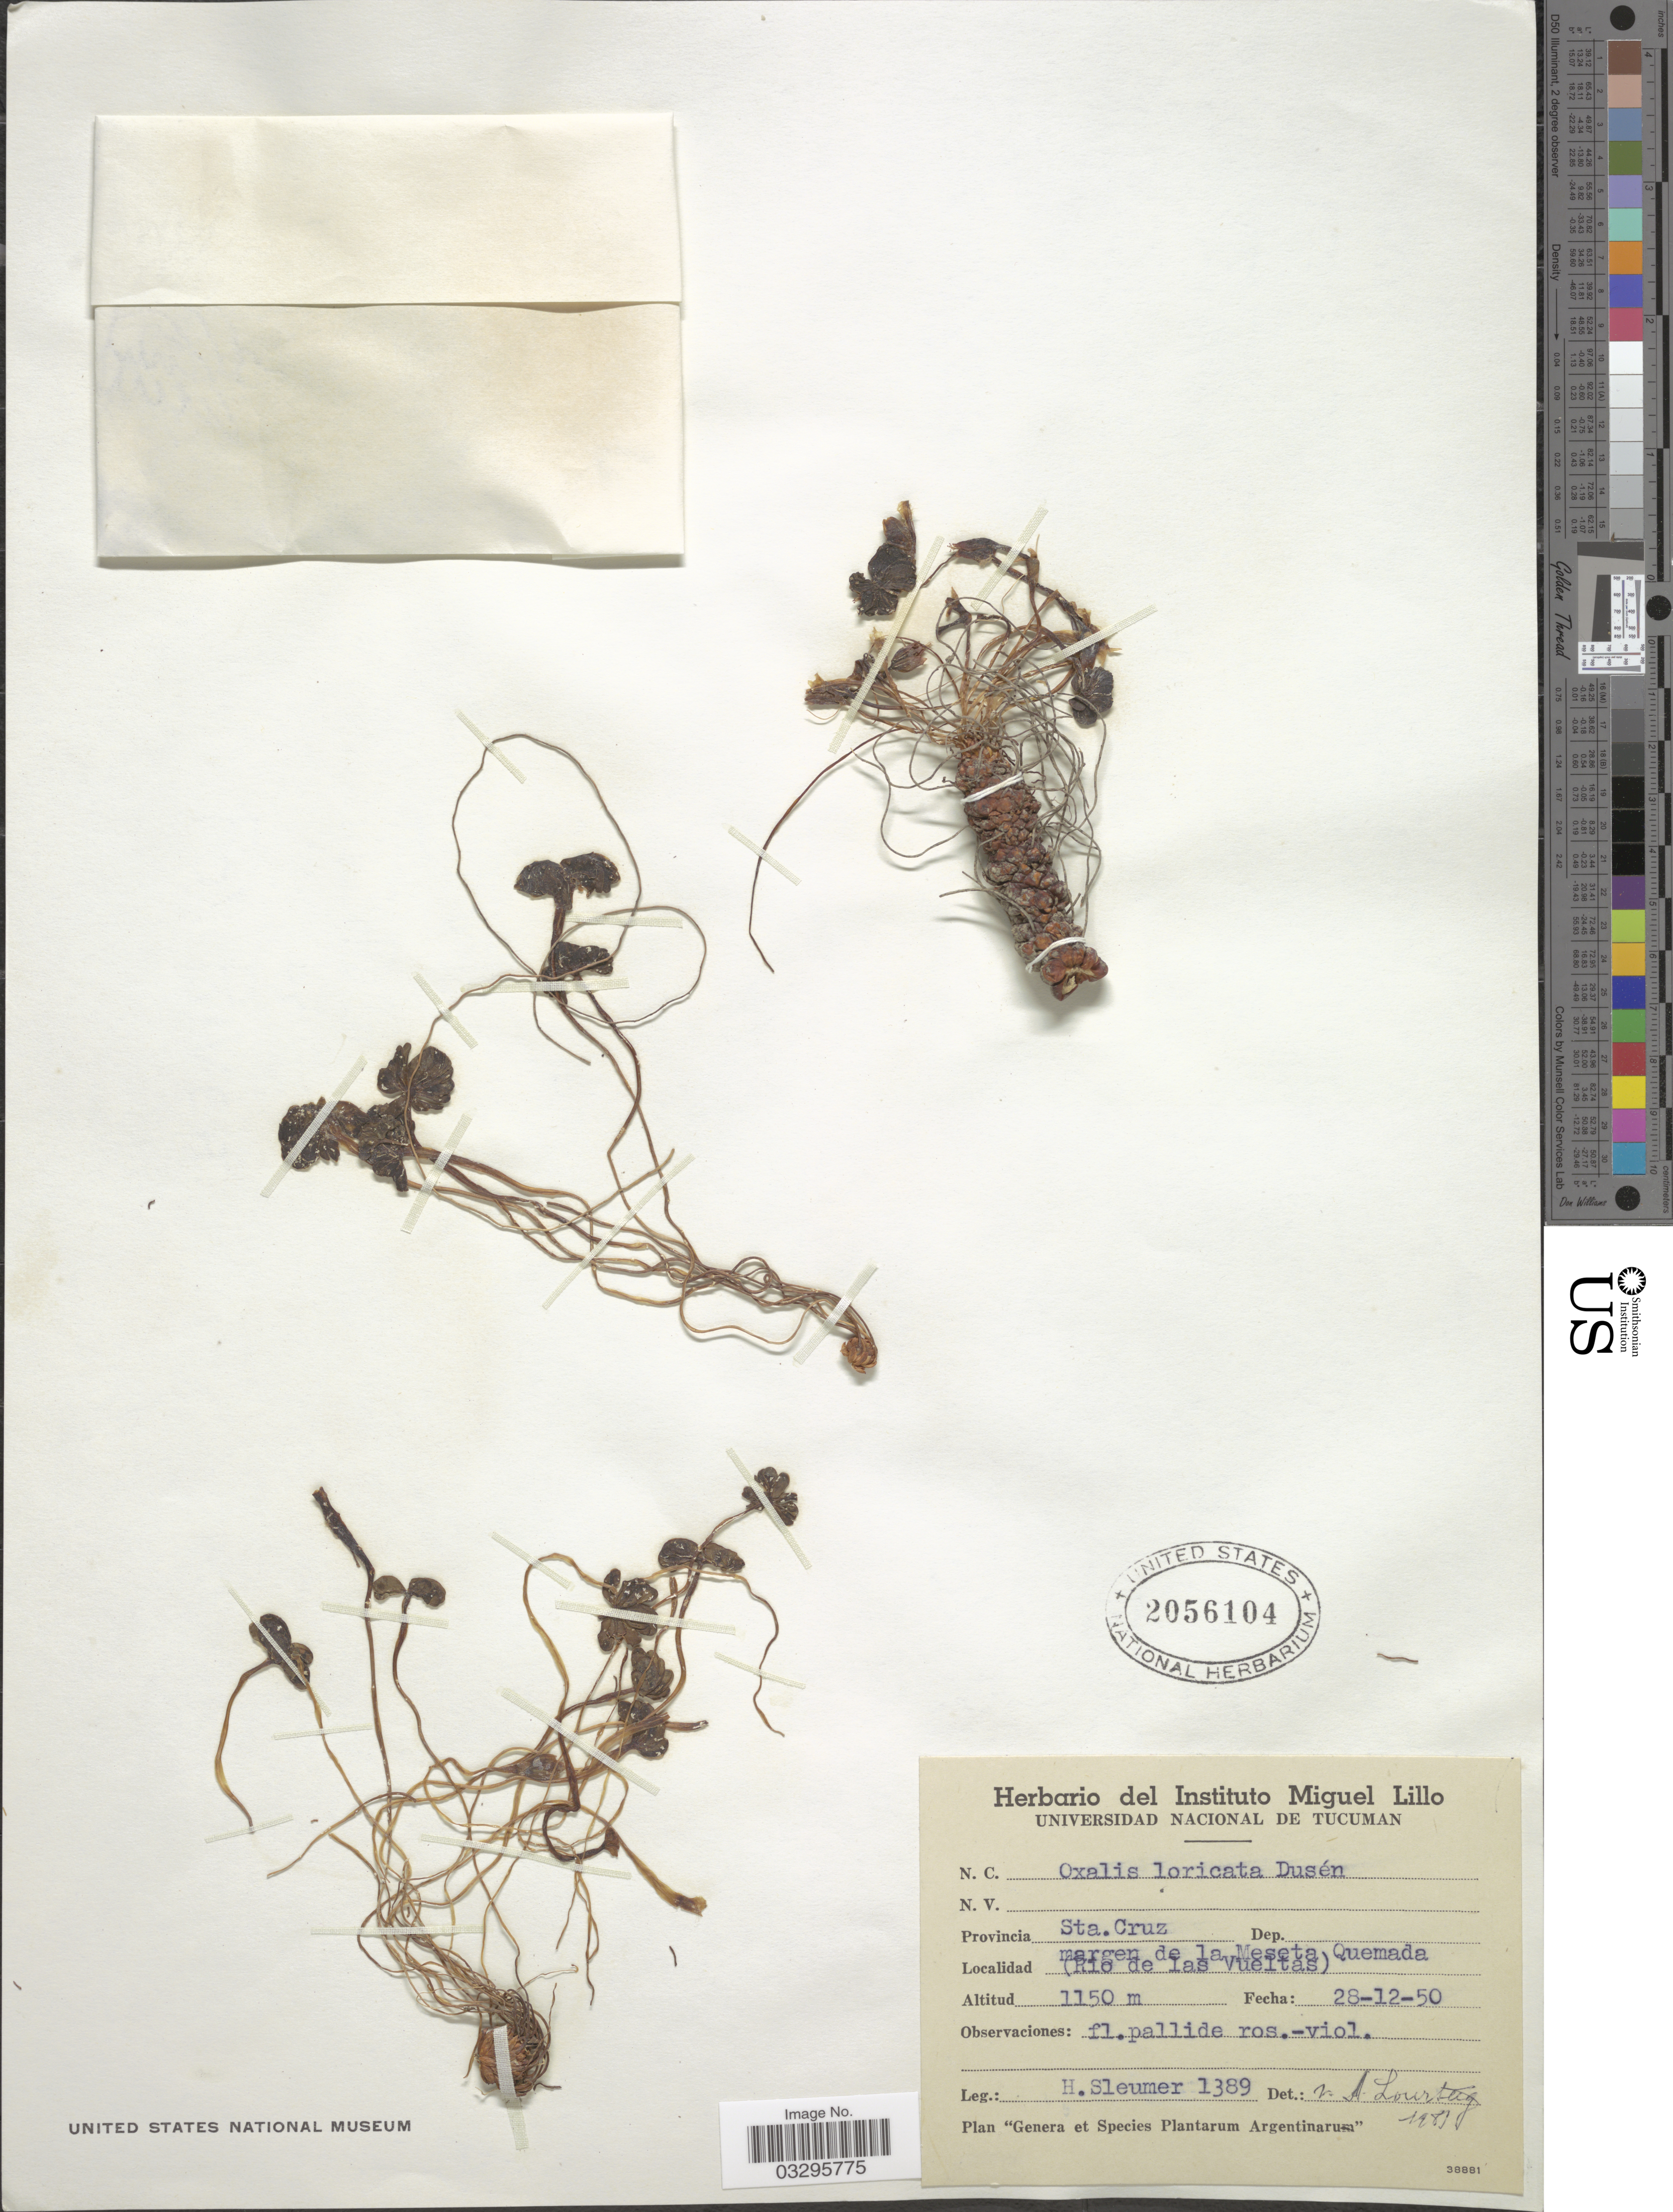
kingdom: Plantae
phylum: Tracheophyta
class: Magnoliopsida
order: Oxalidales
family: Oxalidaceae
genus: Oxalis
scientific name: Oxalis loricata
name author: Dusén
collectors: H. O. Sleumer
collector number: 1389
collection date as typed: Transcribed d/m/y: 28/12/50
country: Argentina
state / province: Santa Cruz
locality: Provincia Sta.Cruz, margen de la Meseta Quemada (Rio de las Vueltas.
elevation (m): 1150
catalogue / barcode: US 2056104